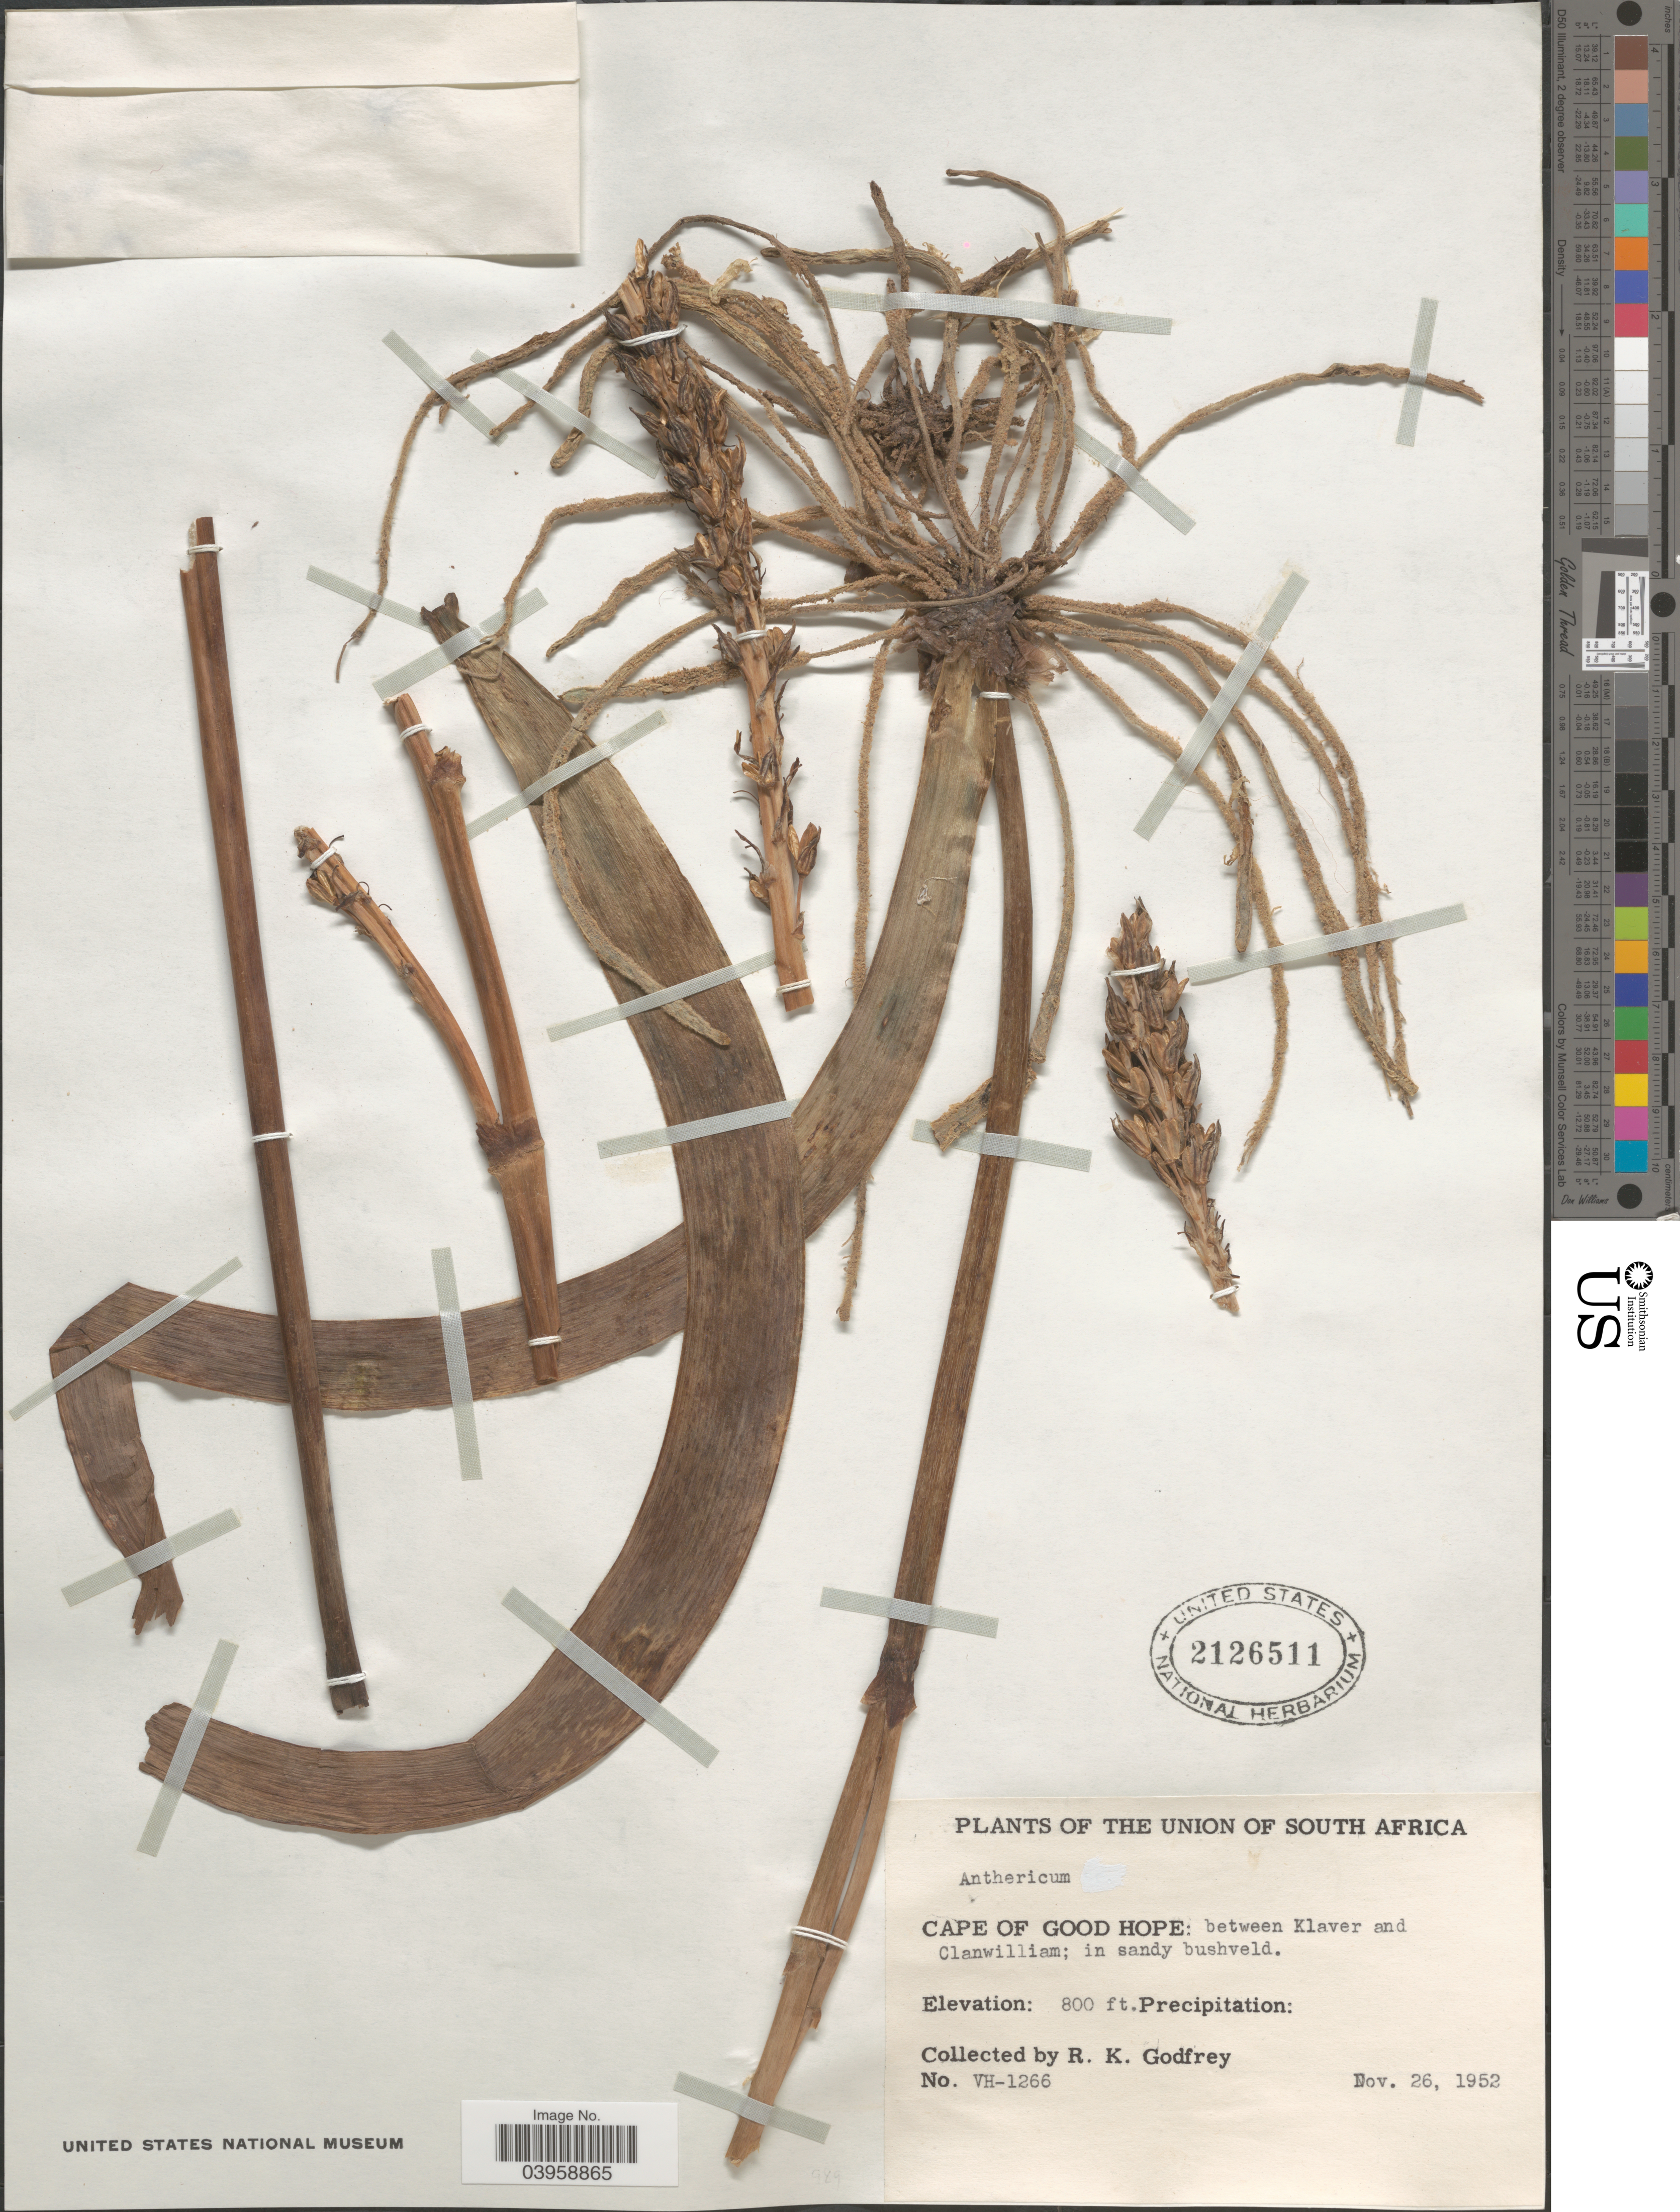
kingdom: Plantae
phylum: Tracheophyta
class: Liliopsida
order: Asparagales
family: Asparagaceae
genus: Anthericum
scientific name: Anthericum sp.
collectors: R. K. Godfrey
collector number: VH-1266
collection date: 1952-11-26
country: South Africa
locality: The Union of South Africa. Cape of Good Hope: between Klaver and Clanwilliam; in sandy bushveld.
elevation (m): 244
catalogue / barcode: US 2126511